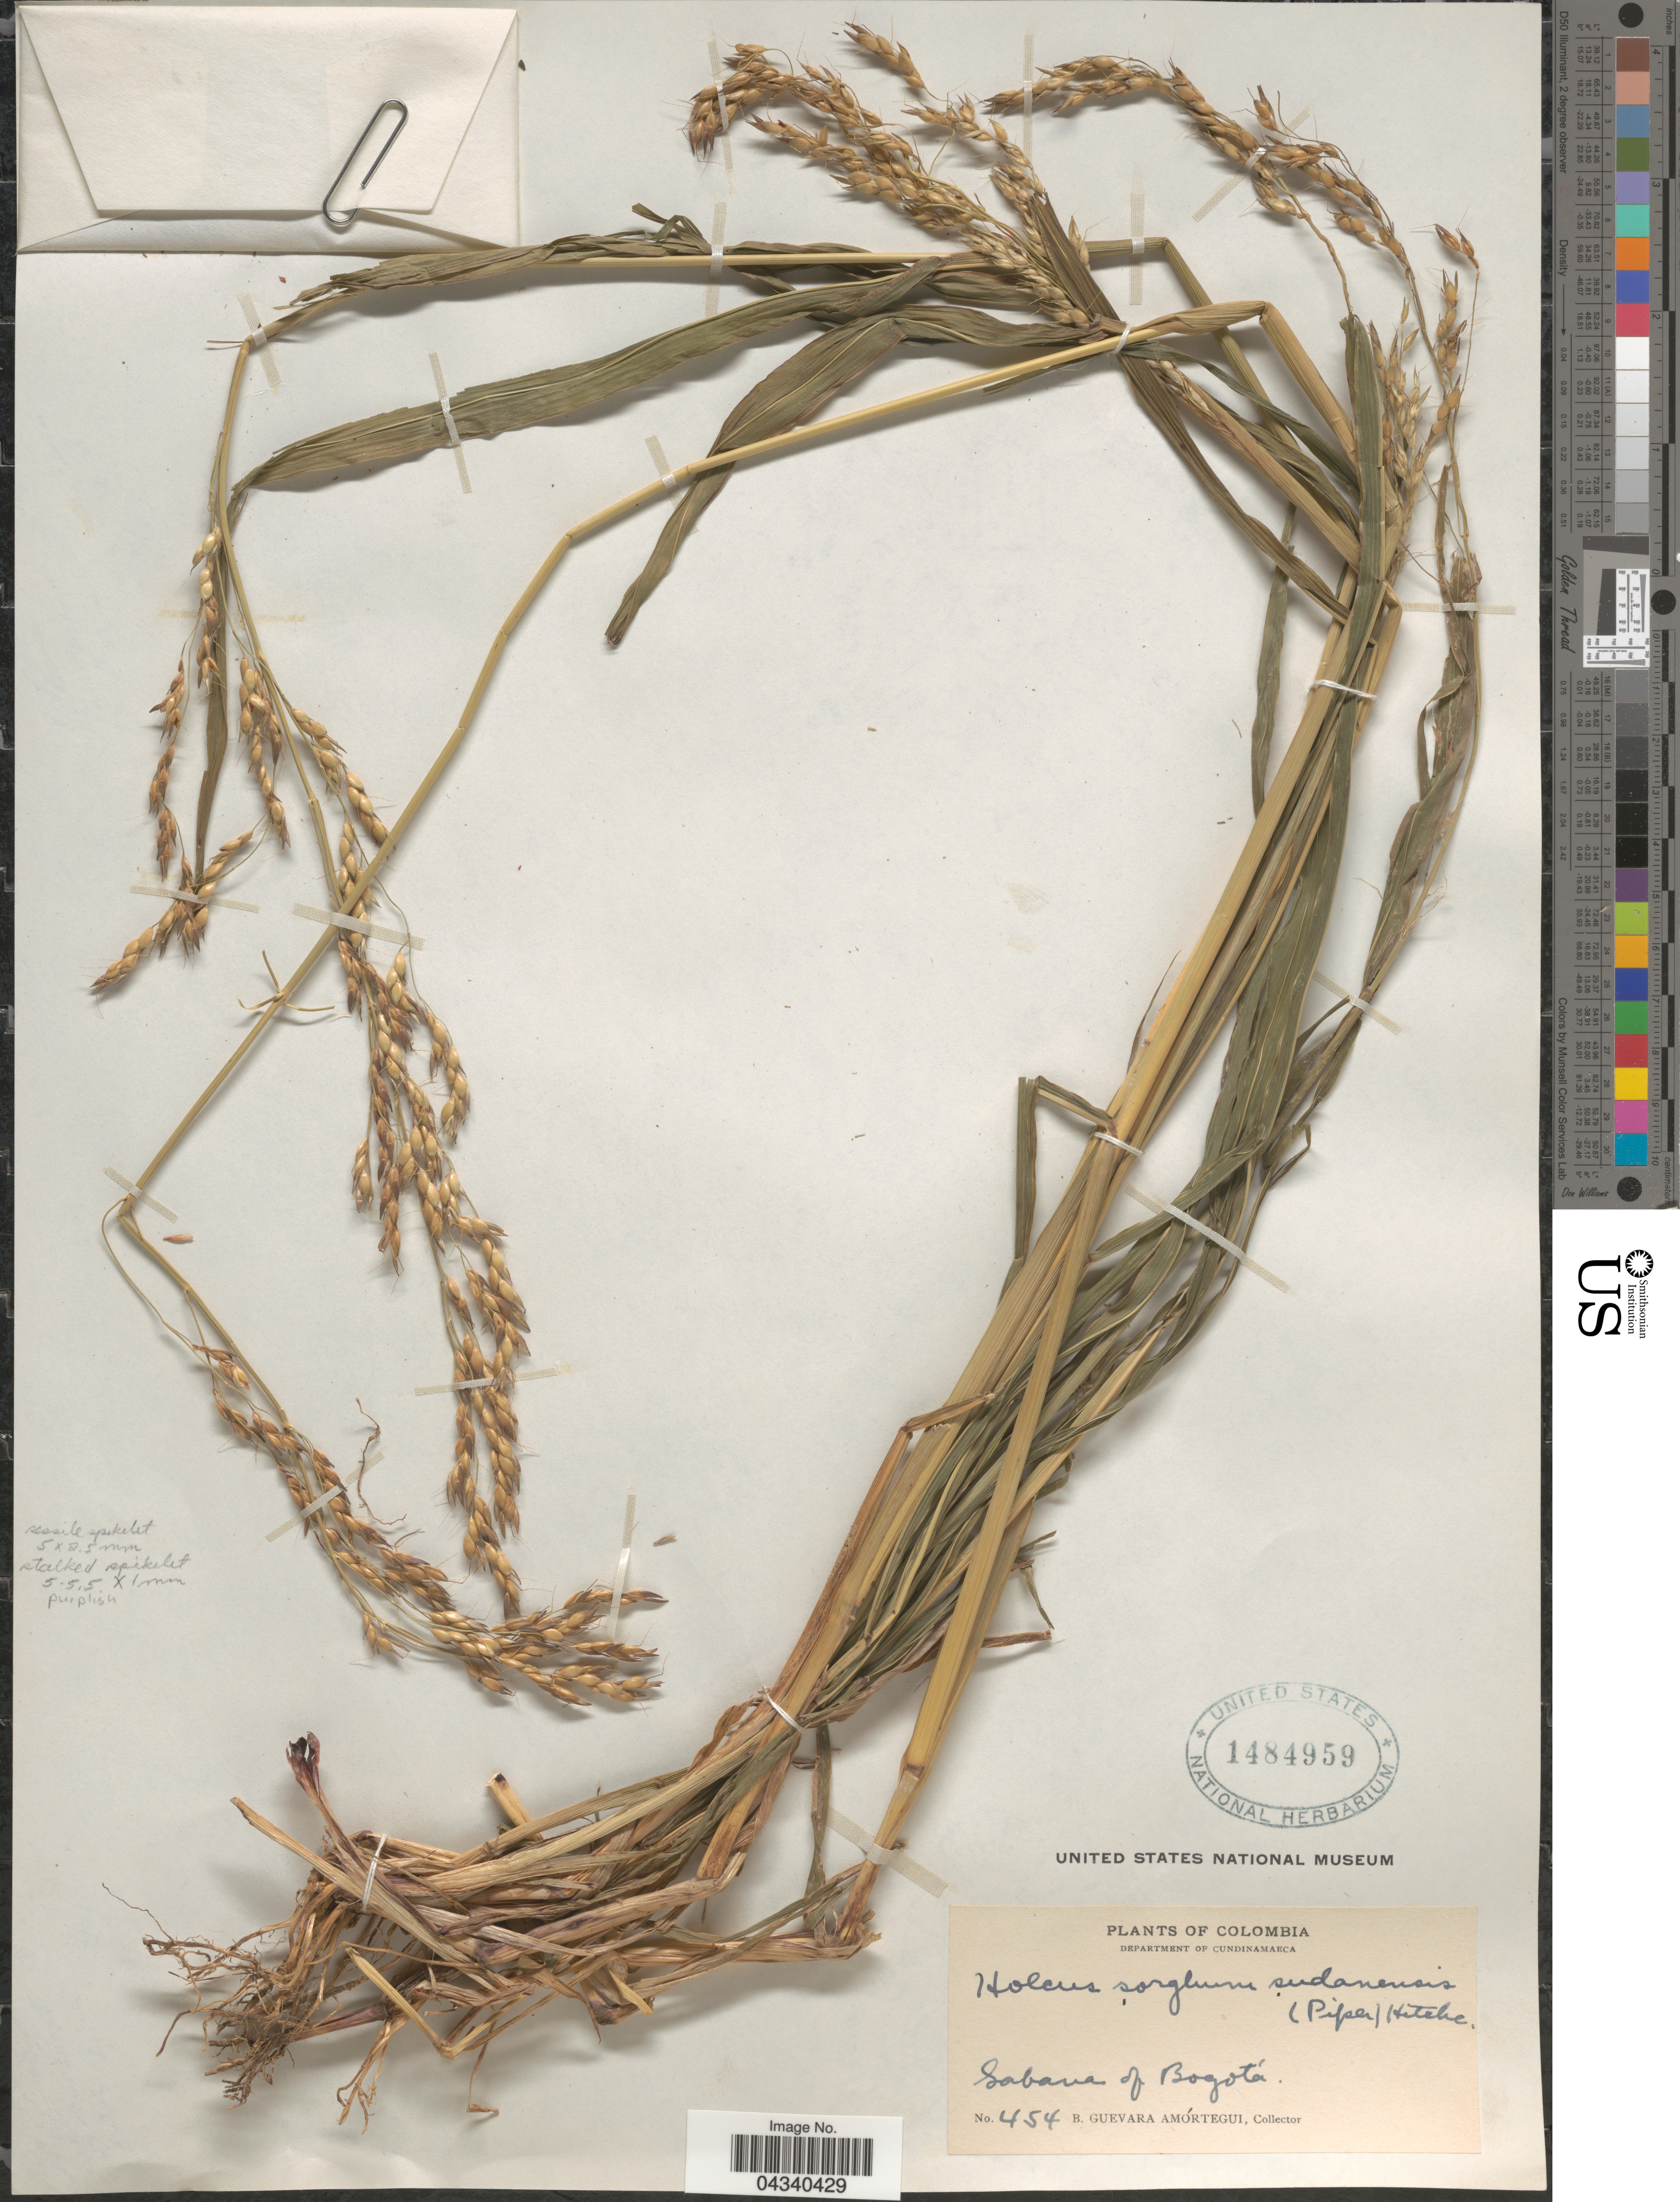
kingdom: Plantae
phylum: Tracheophyta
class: Liliopsida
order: Poales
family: Poaceae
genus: Sorghum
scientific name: Sorghum drummondii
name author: (Steud.) Nees ex Millsp. & Chase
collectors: B. Guevara Amortegui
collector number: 454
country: Colombia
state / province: Cundinamarca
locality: Department Of Cundinamarca. Sabana of Bogotá.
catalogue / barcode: US 1484959